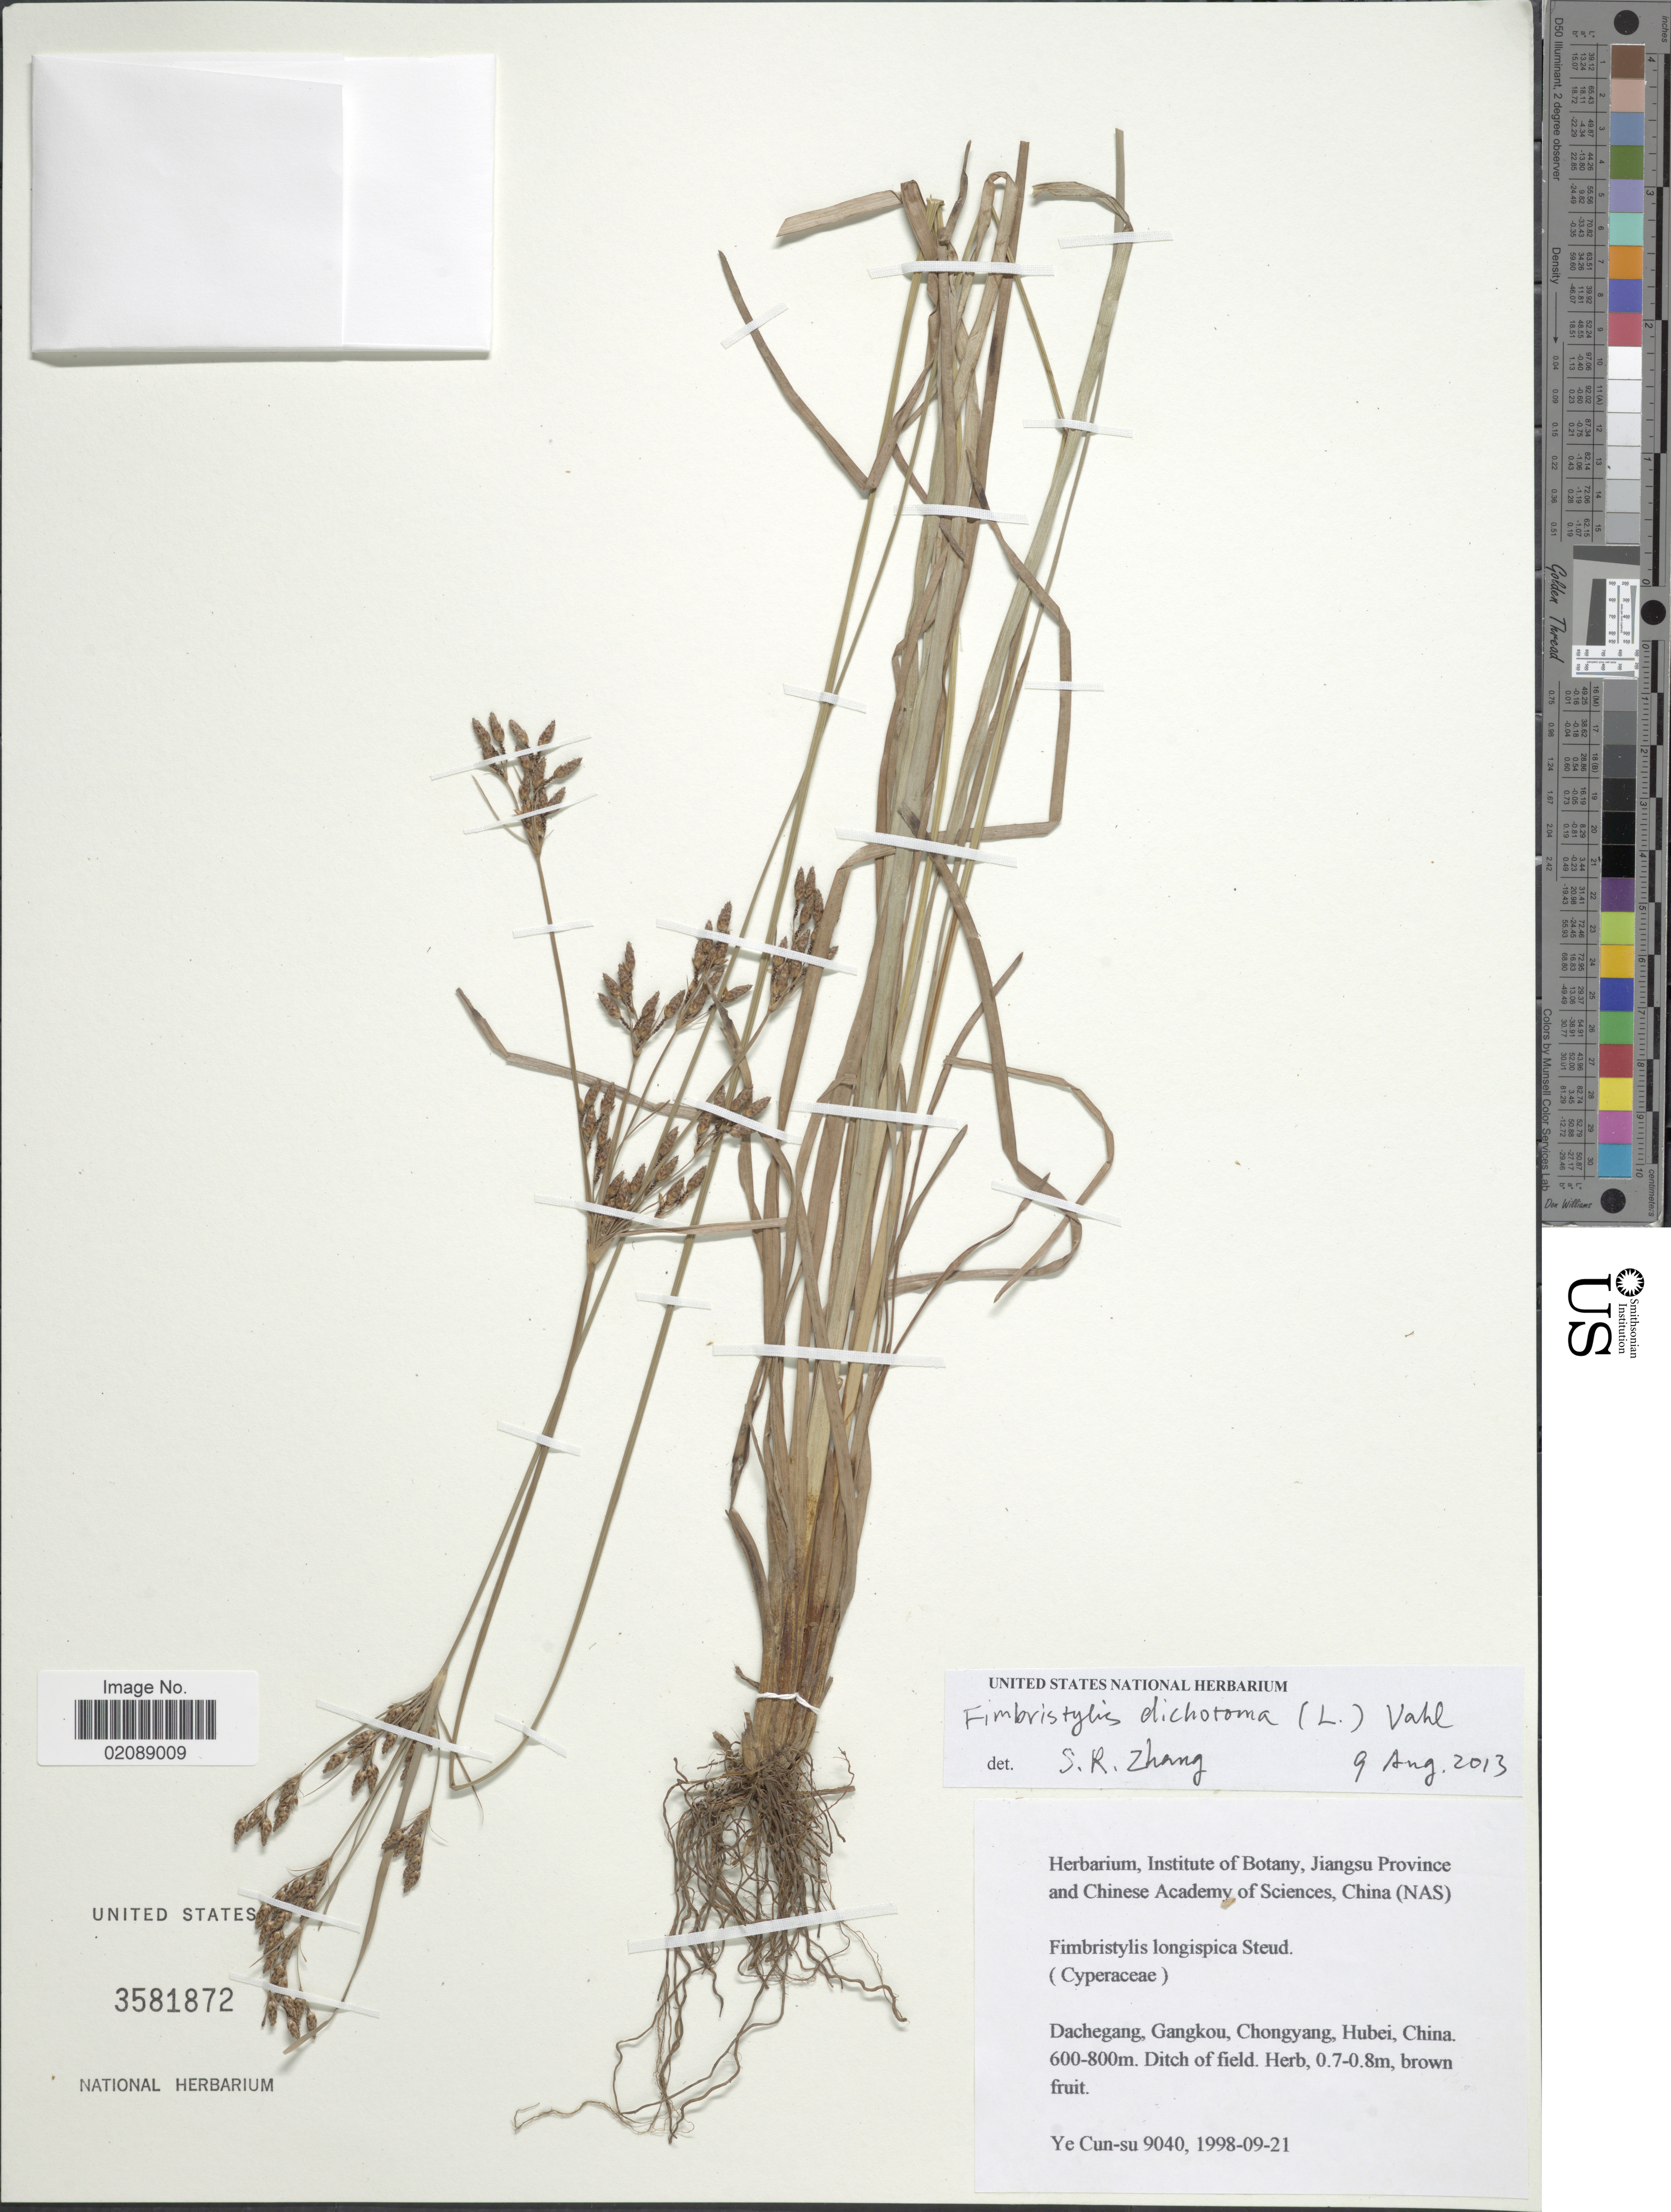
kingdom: Plantae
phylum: Tracheophyta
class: Liliopsida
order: Poales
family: Cyperaceae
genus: Fimbristylis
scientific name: Fimbristylis dichotoma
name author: (L.) Vahl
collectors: Ye Cun-su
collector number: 9040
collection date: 1998-09-21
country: China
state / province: Hubei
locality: Dachegang, Gangkou, Chongyang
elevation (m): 600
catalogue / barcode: US 3581872